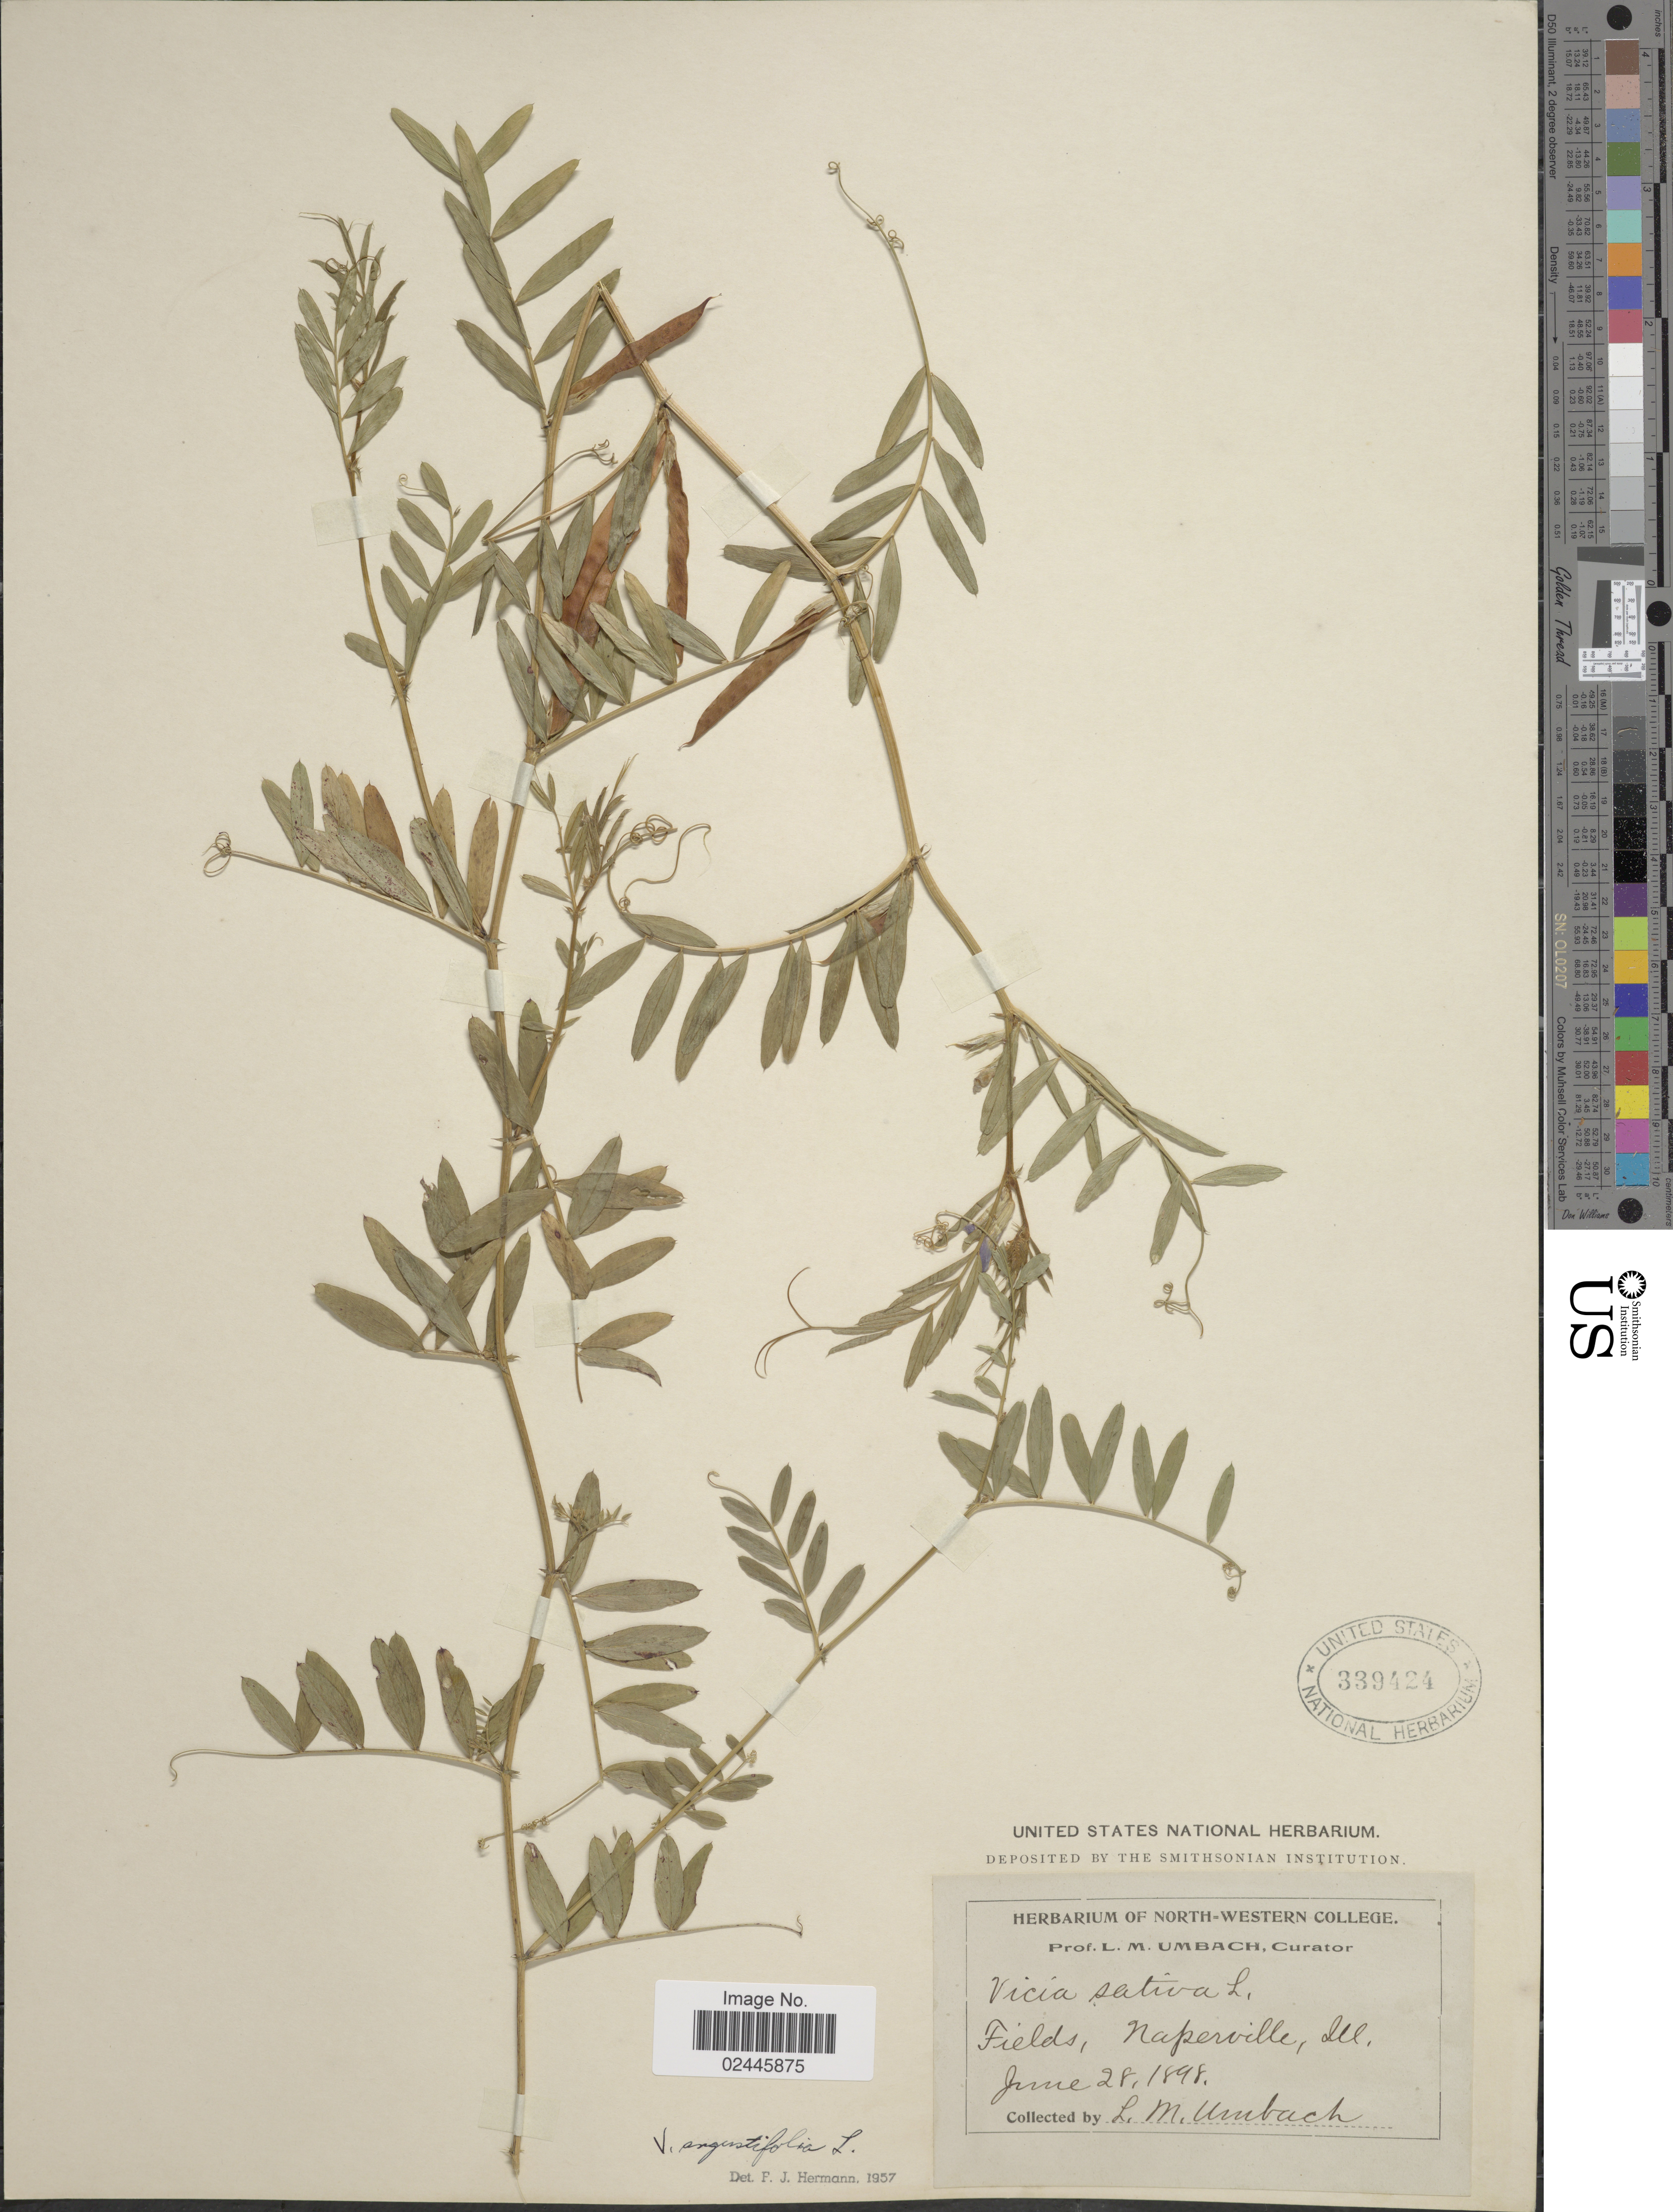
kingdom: Plantae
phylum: Tracheophyta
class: Magnoliopsida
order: Fabales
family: Fabaceae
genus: Vicia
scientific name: Vicia angustifolia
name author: L.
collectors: L. M. Umbach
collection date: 1898-06-28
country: United States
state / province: Illinois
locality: Fields, Naperville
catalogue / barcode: US 339424